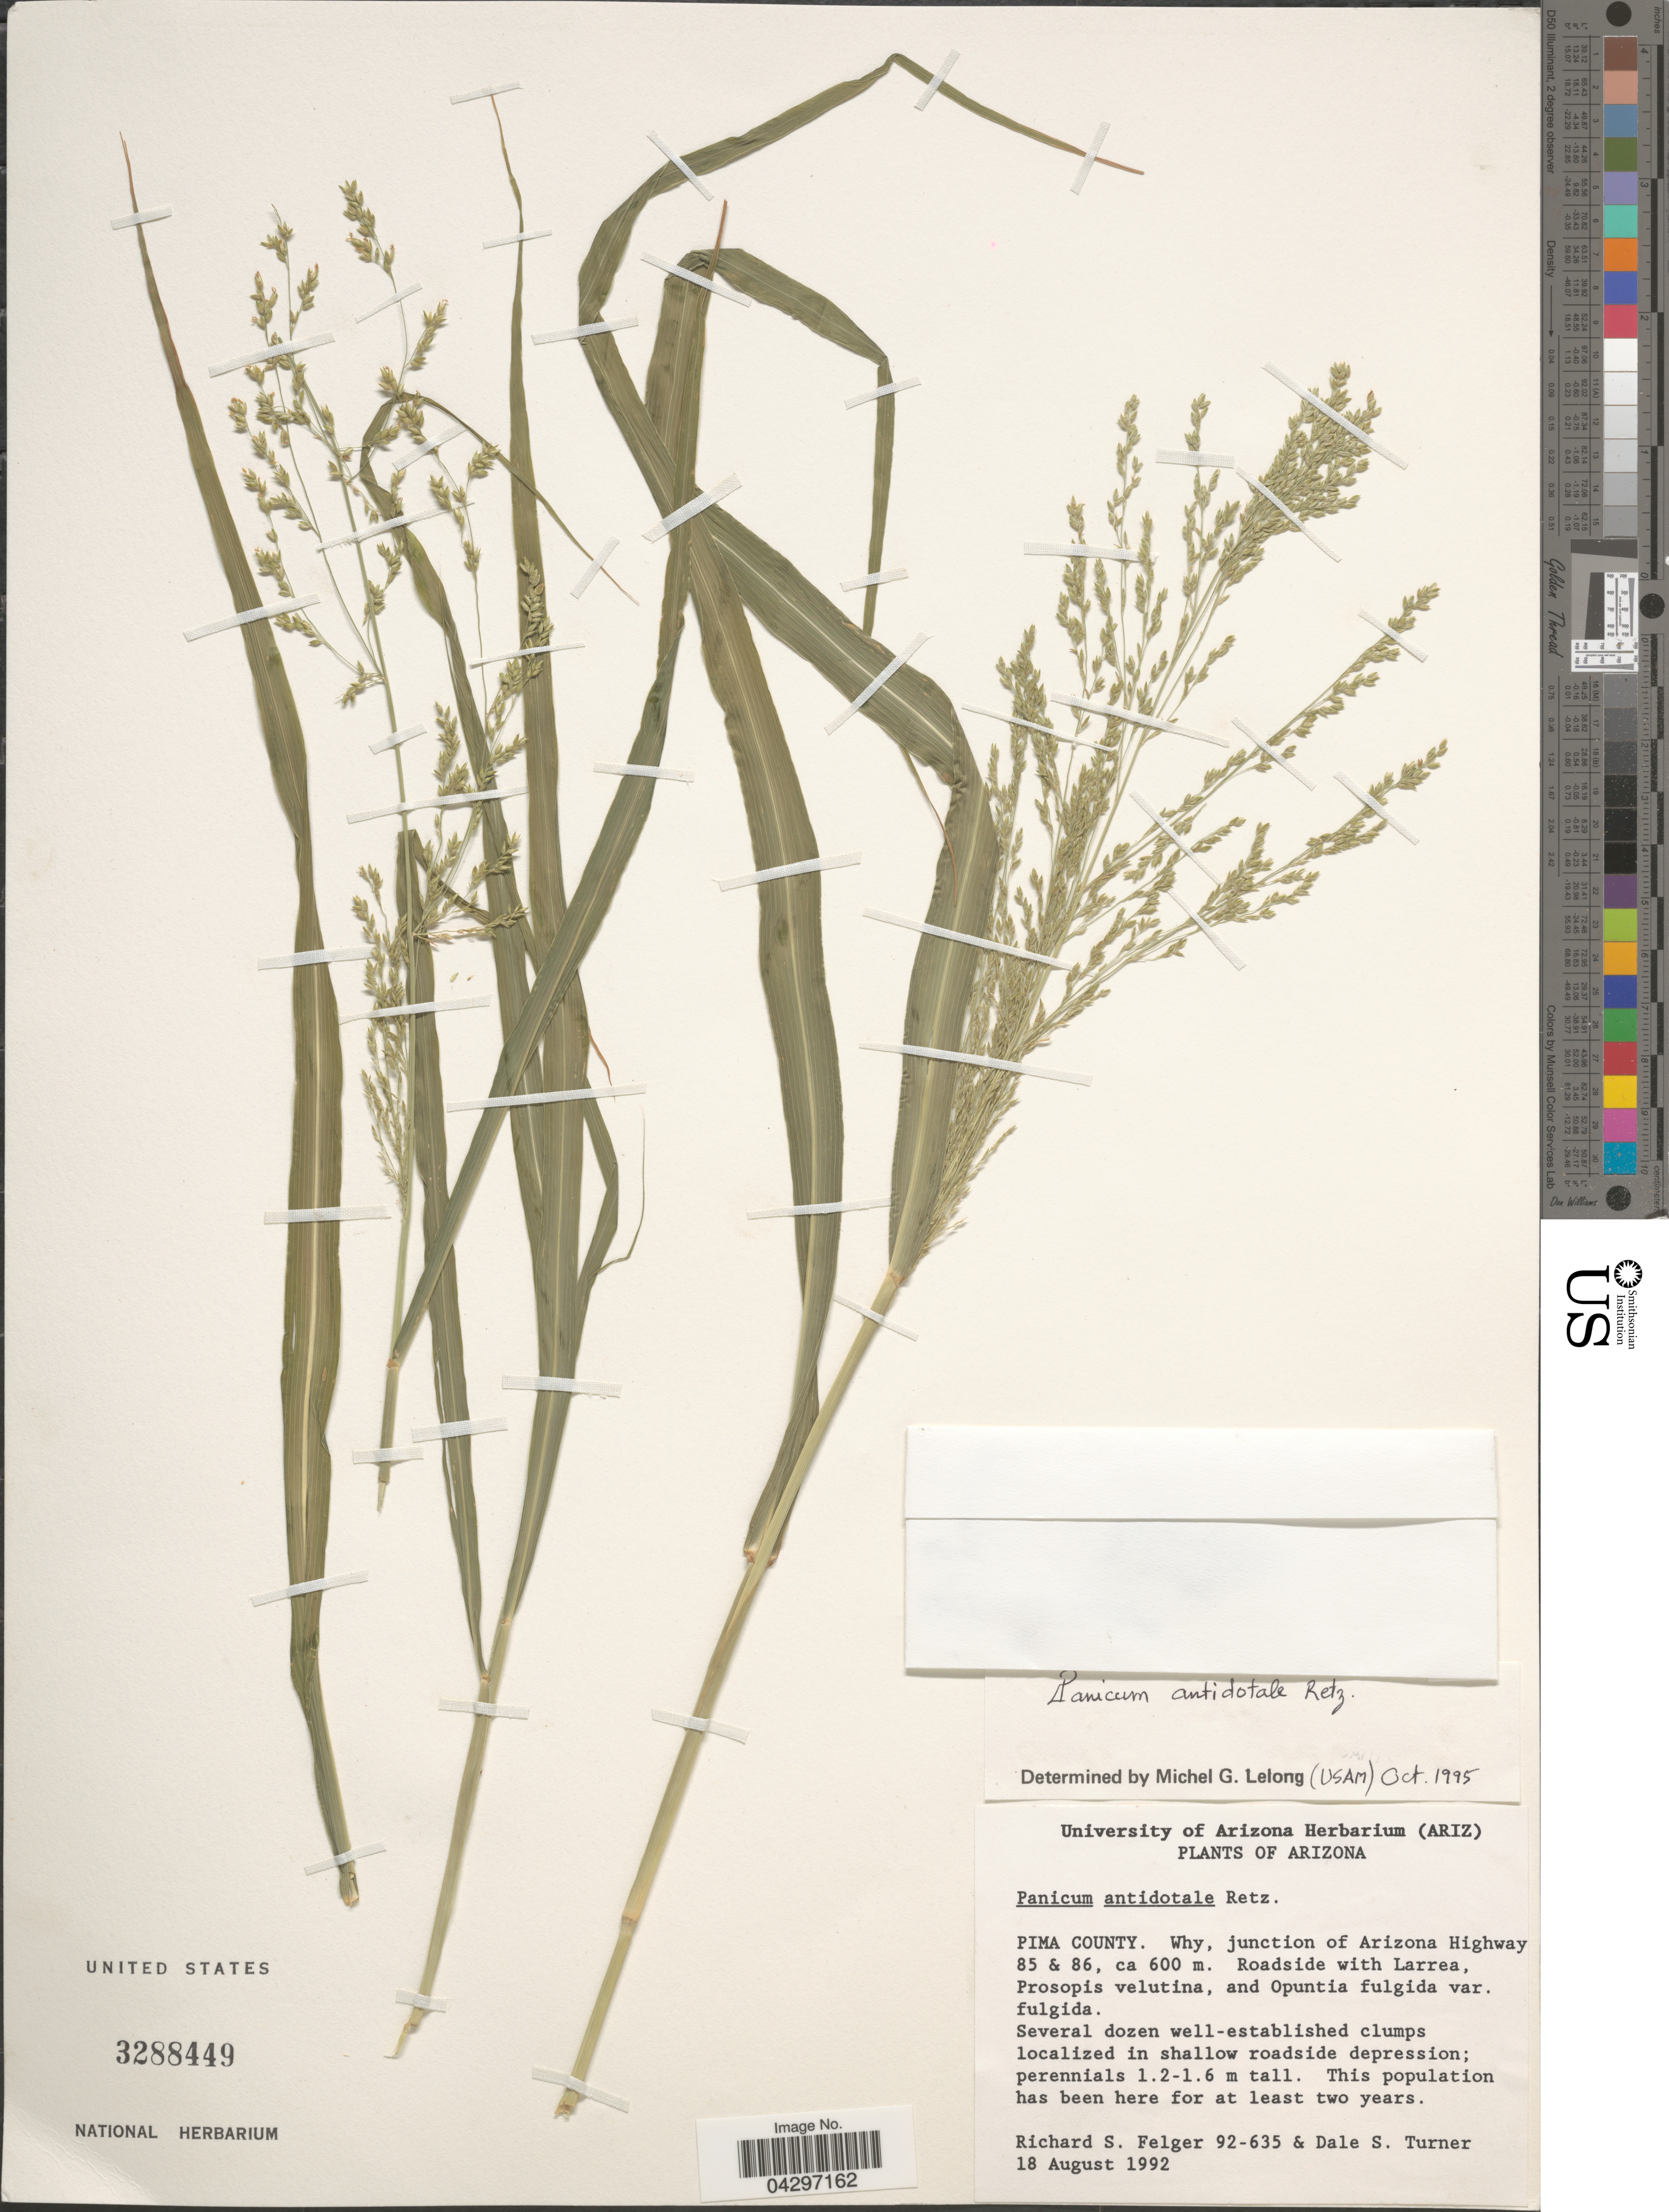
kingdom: Plantae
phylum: Tracheophyta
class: Liliopsida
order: Poales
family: Poaceae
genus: Panicum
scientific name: Panicum antidotale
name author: Retz.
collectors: R. S. Felger & D. Turner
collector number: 92-635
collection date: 1992-08-18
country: United States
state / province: Arizona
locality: Pima County. Why, junction of Arizona Highway 85 & 86. Roadside.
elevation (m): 600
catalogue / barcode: US 3288449